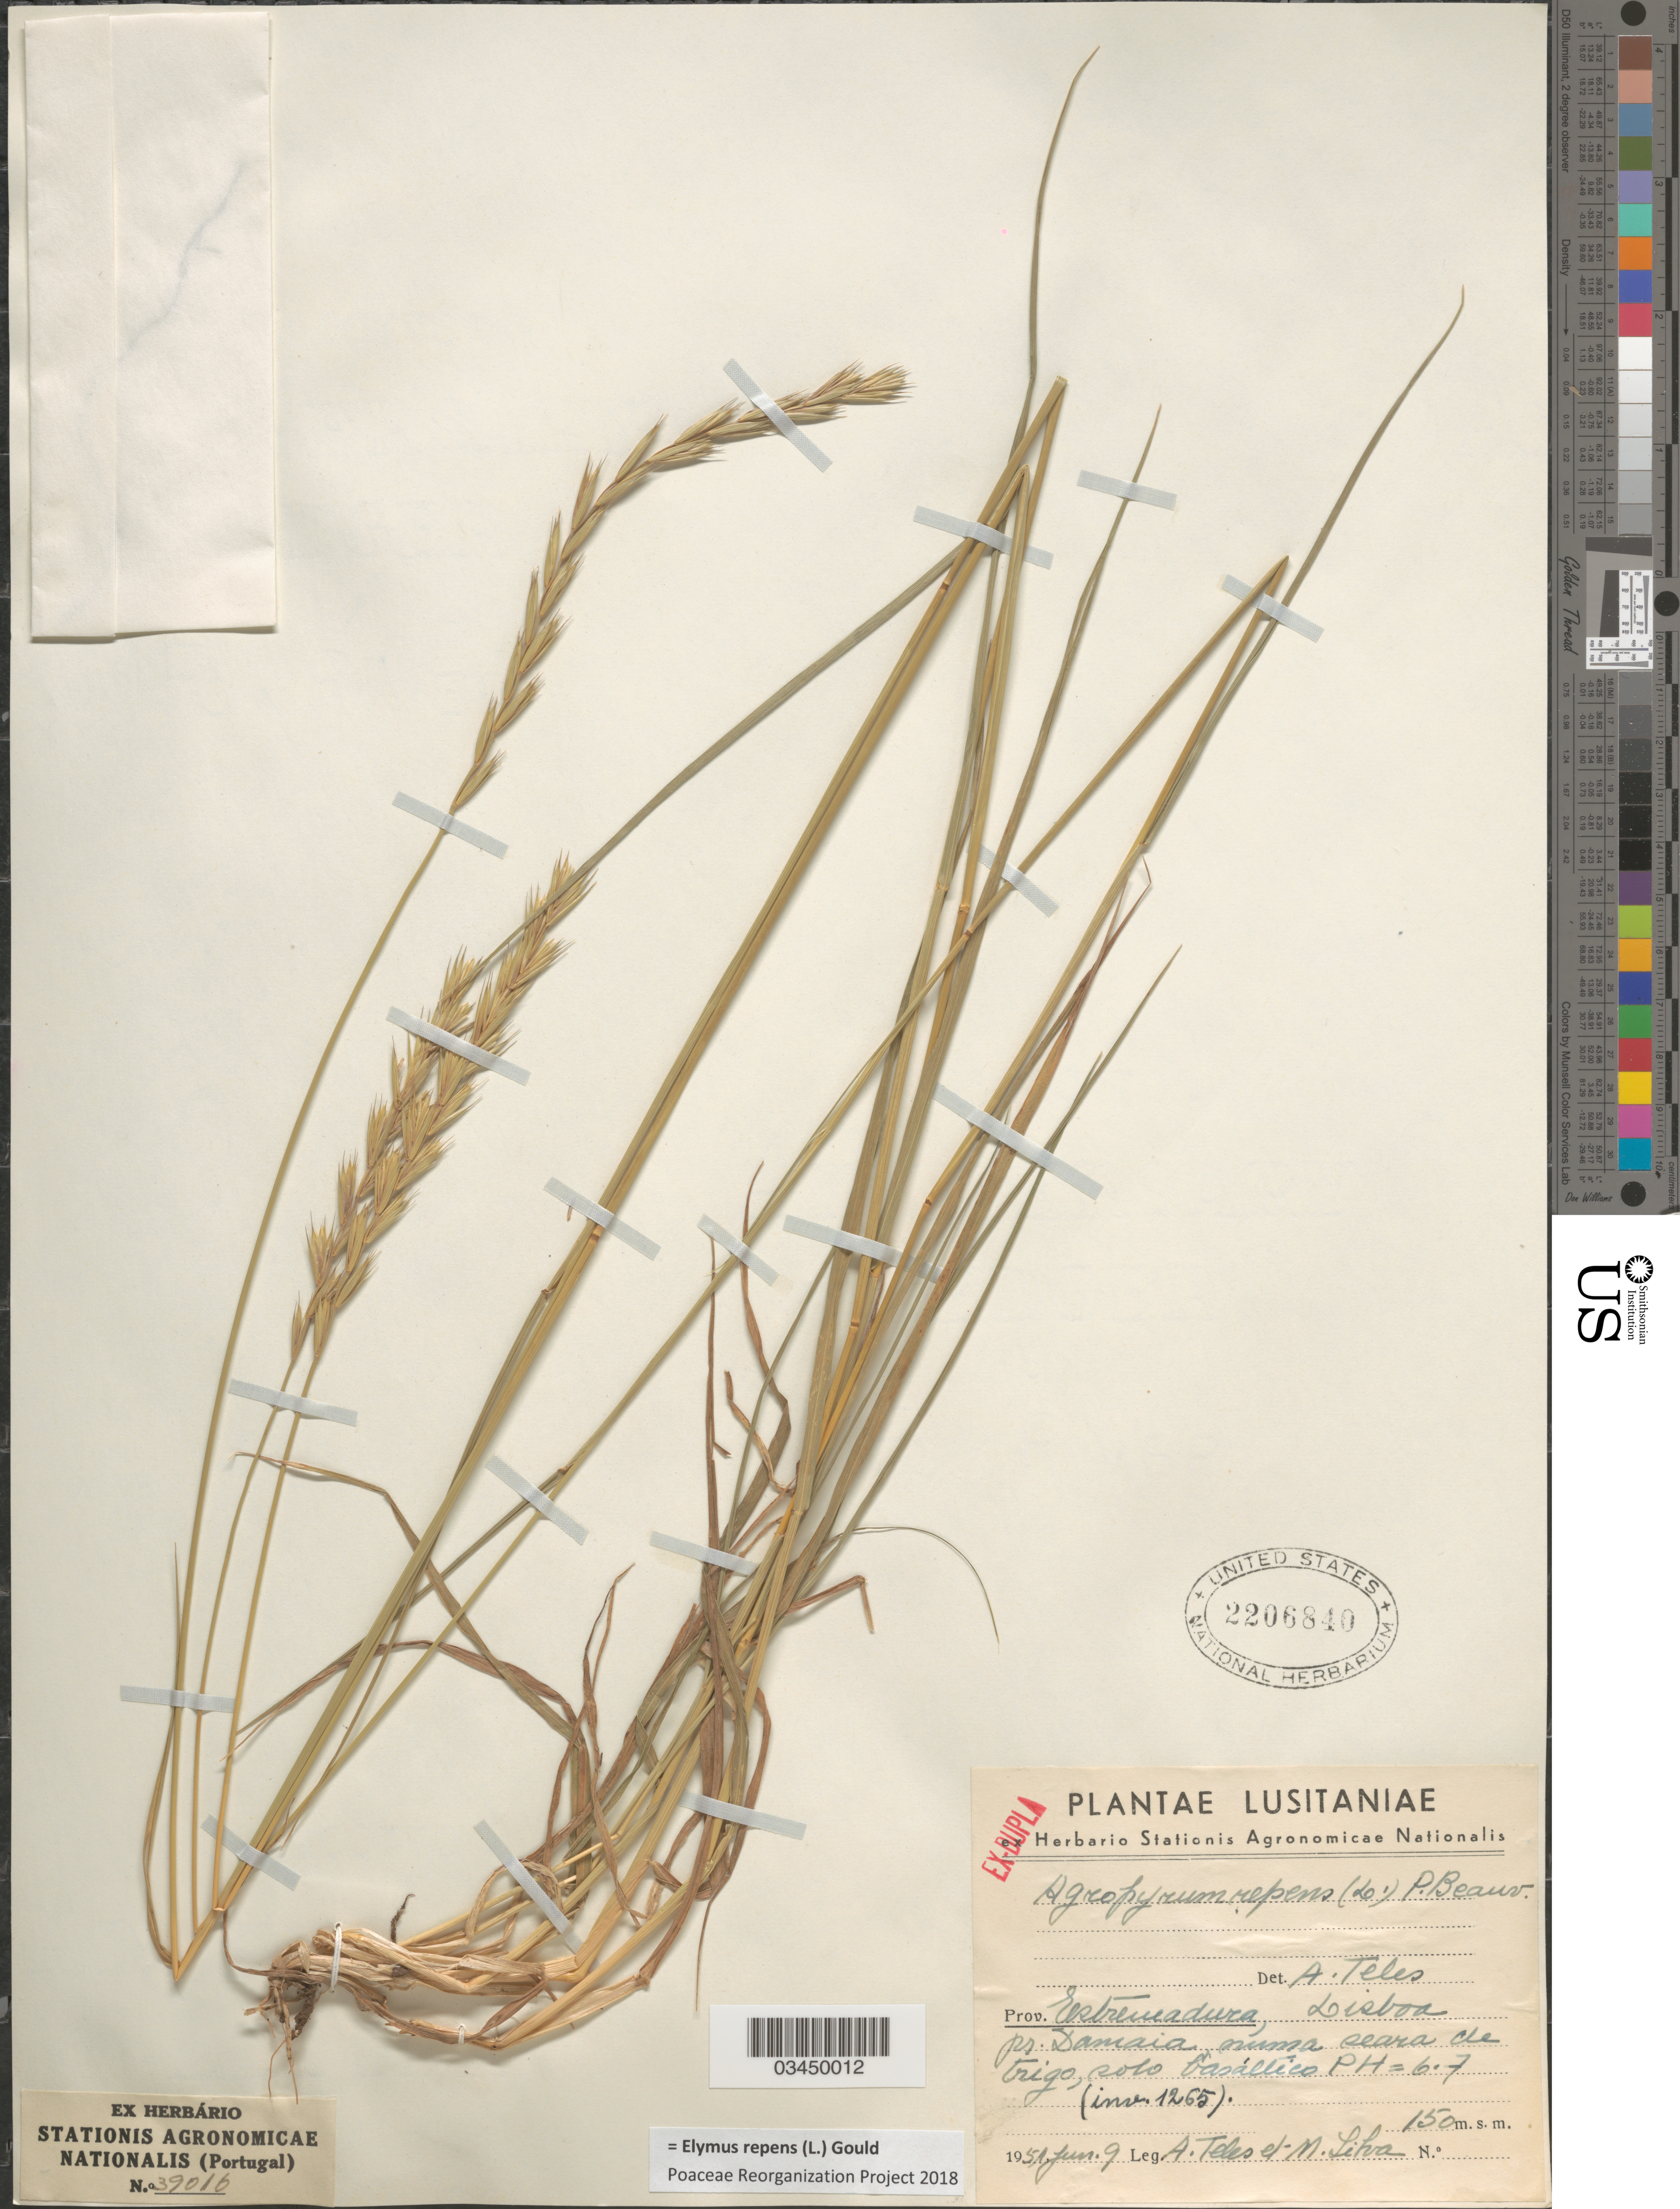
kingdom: Plantae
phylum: Tracheophyta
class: Liliopsida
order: Poales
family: Poaceae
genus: Elymus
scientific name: Elymus repens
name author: (L.) Gould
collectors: A. Teles & M. Silva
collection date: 1951-06-09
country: Portugal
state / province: Lisboa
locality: Lusitaniae. Prov. Estremadura, Lisboa pr. Damaia.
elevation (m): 150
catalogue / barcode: US 2206840